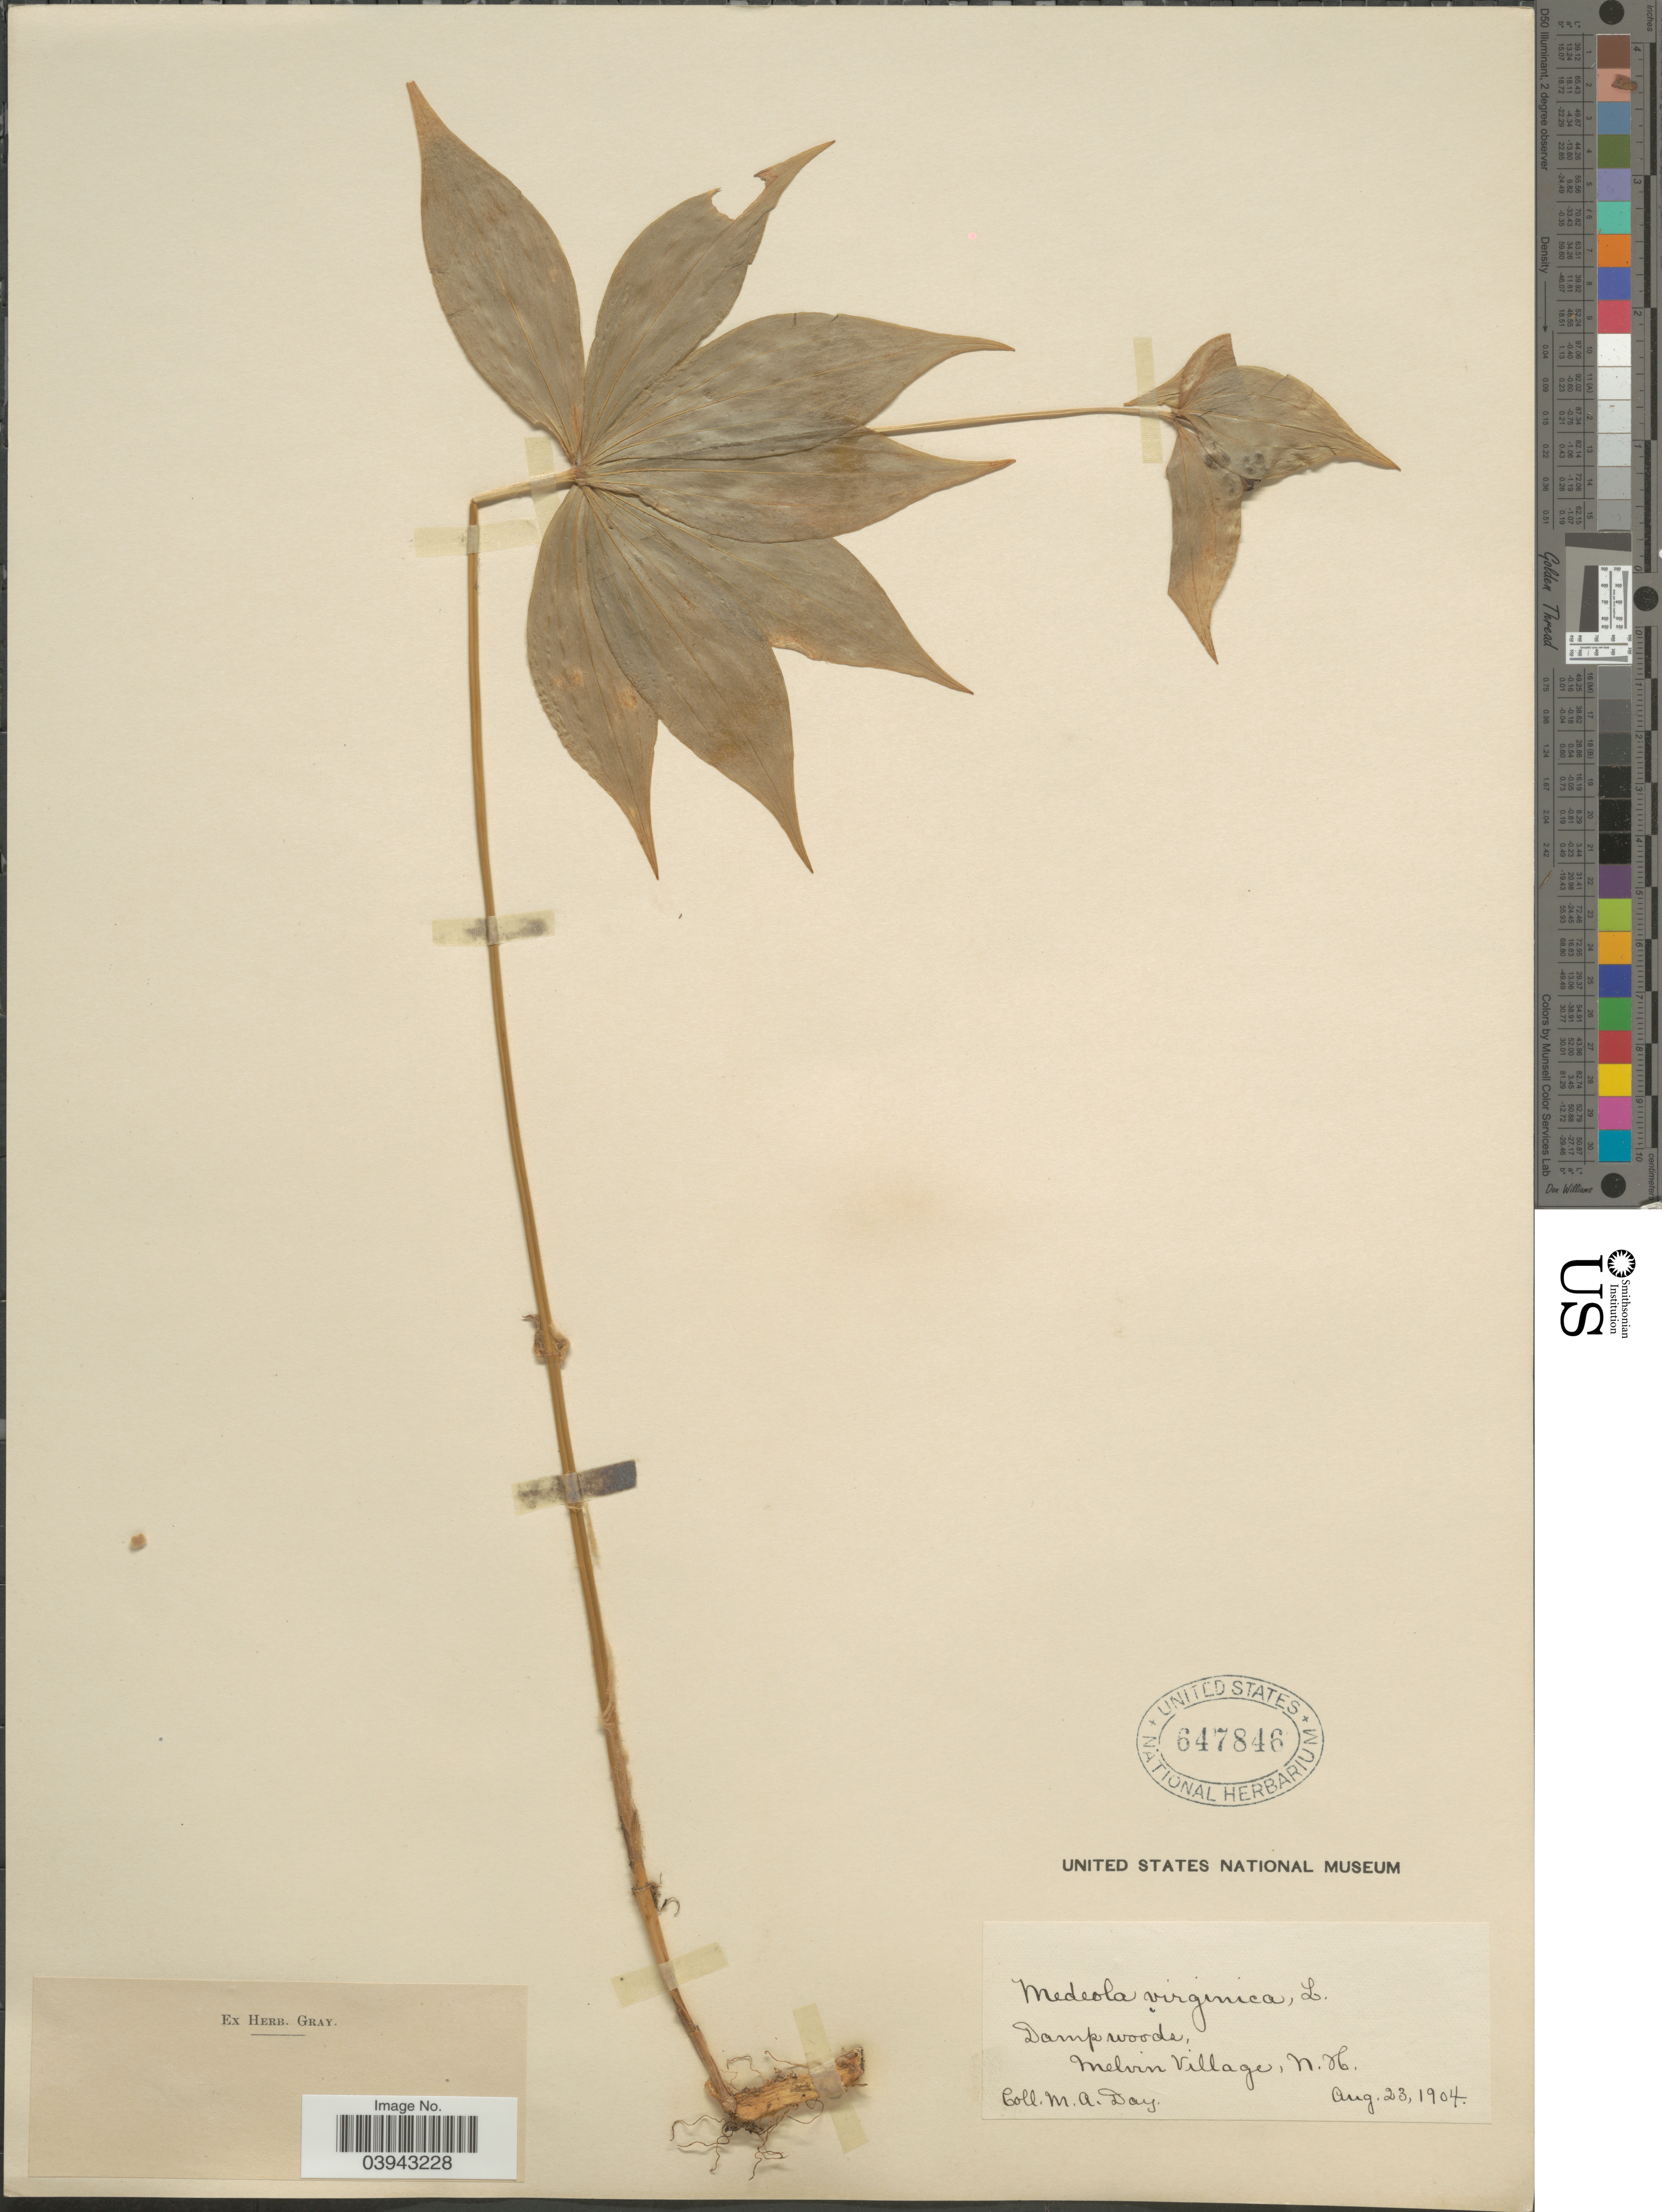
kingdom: Plantae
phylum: Tracheophyta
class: Liliopsida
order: Liliales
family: Liliaceae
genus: Medeola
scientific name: Medeola virginiana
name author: (L.) Desf.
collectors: M. Day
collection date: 1904-08-23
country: United States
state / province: New Hampshire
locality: Melvin Village.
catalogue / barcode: US 647846